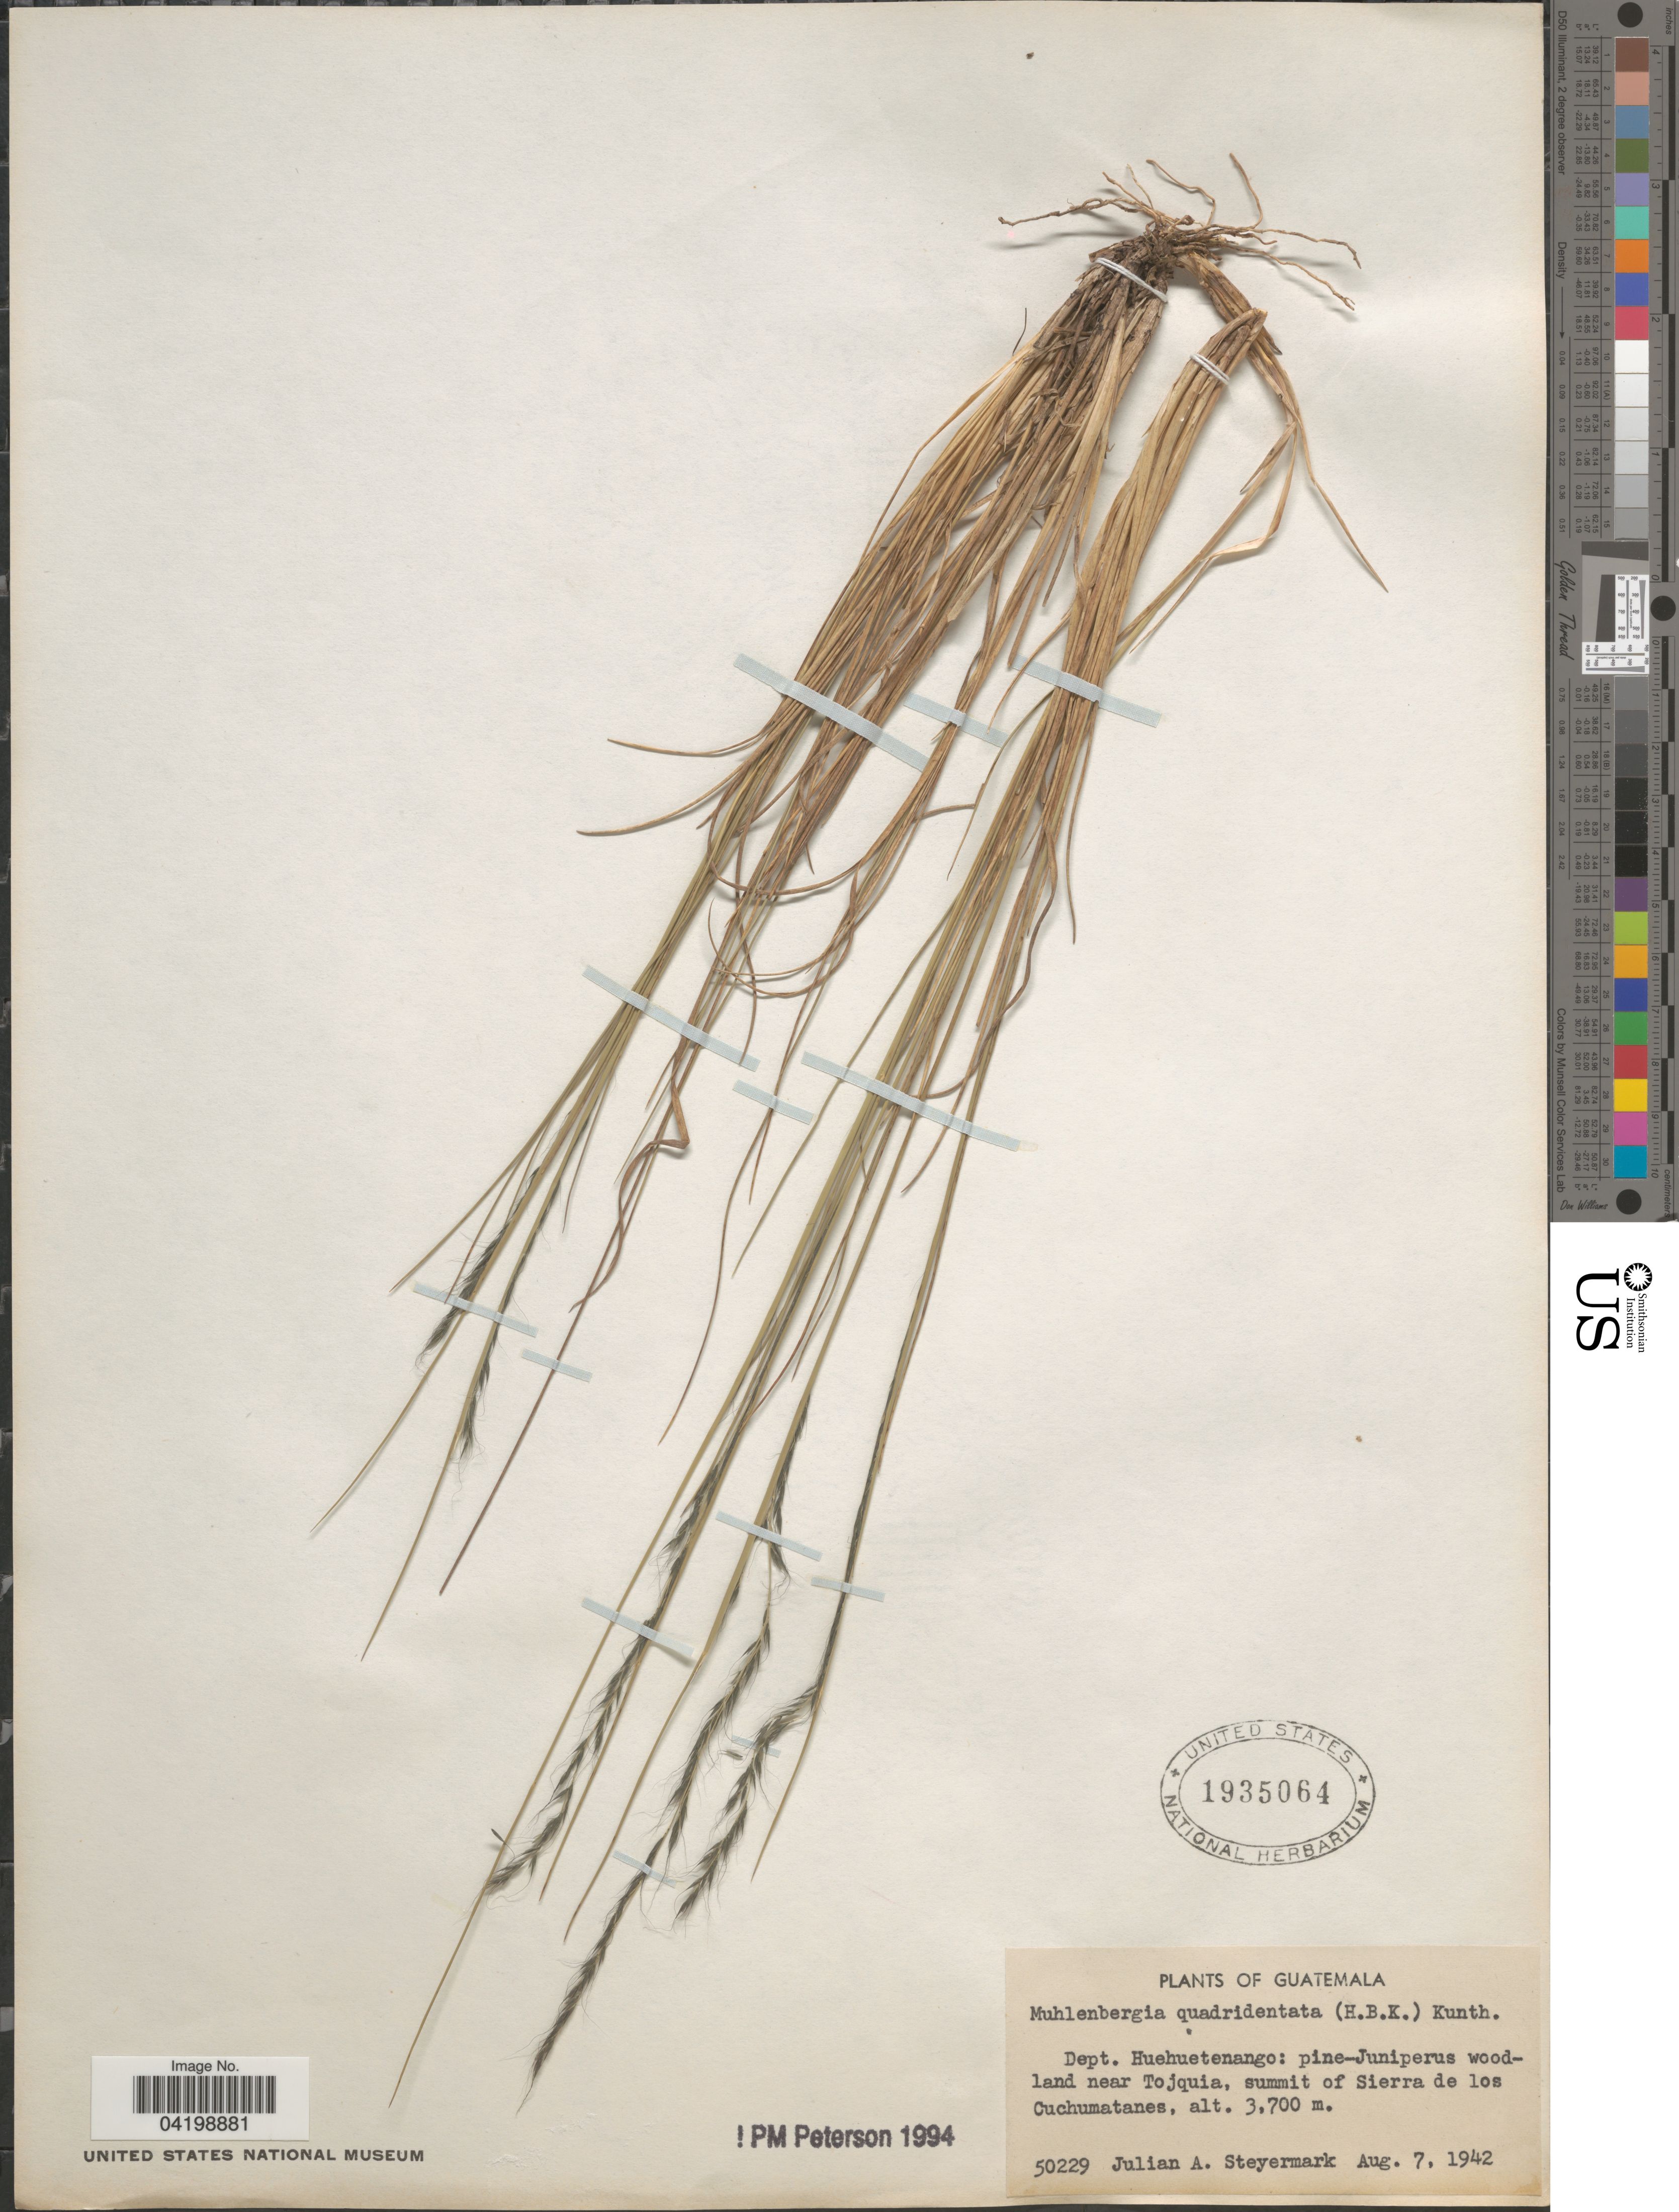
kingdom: Plantae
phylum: Tracheophyta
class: Liliopsida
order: Poales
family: Poaceae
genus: Muhlenbergia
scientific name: Muhlenbergia quadridentata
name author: (Kunth) Trin.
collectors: J. Steyermark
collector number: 50229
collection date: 1942-08-07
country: Guatemala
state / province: Huehuetenango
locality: Dept. Huehuetenango: pine-Juniperus woodland near Tojquia, summit of Sierra de los Cuchumatanes.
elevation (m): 3700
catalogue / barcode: US 1935064